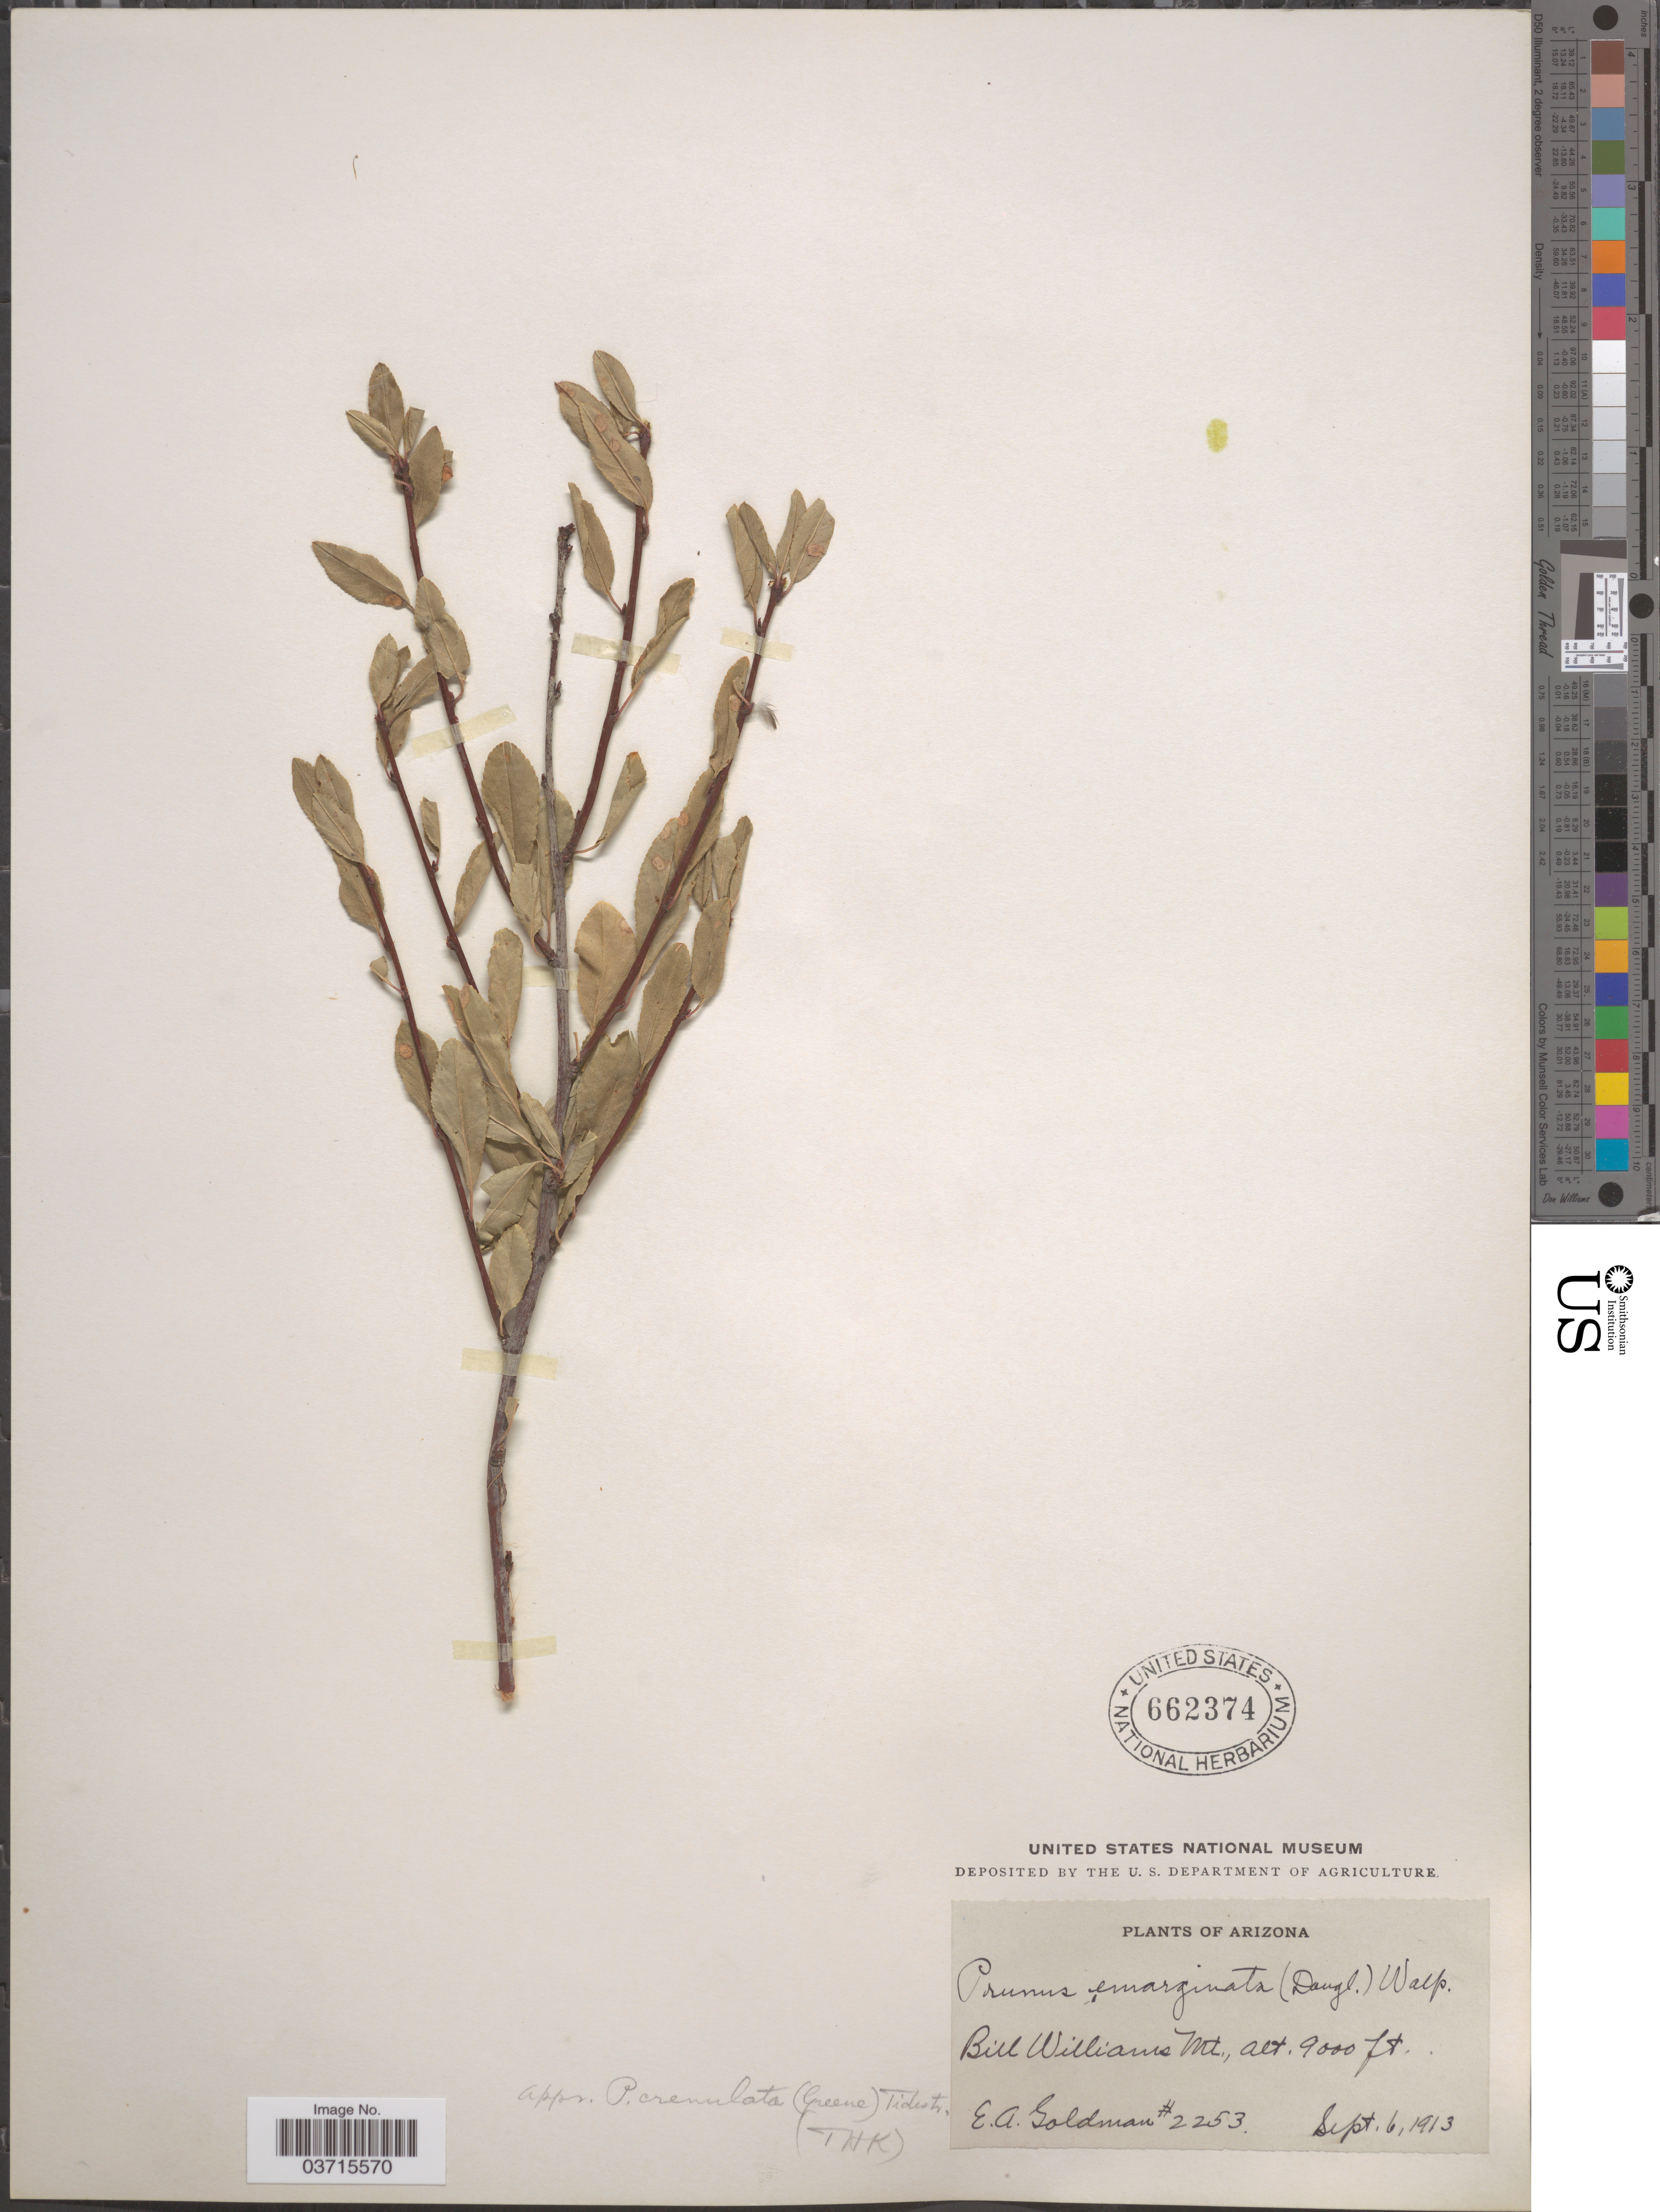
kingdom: Plantae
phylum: Tracheophyta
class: Magnoliopsida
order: Rosales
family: Rosaceae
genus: Prunus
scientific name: Prunus emarginata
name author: (Douglas ex Hook.) Eaton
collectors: E. A. Goldman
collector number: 2253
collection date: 1913-09-06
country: United States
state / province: Arizona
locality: Bill Williams Mt.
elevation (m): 2743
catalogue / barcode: US 662374